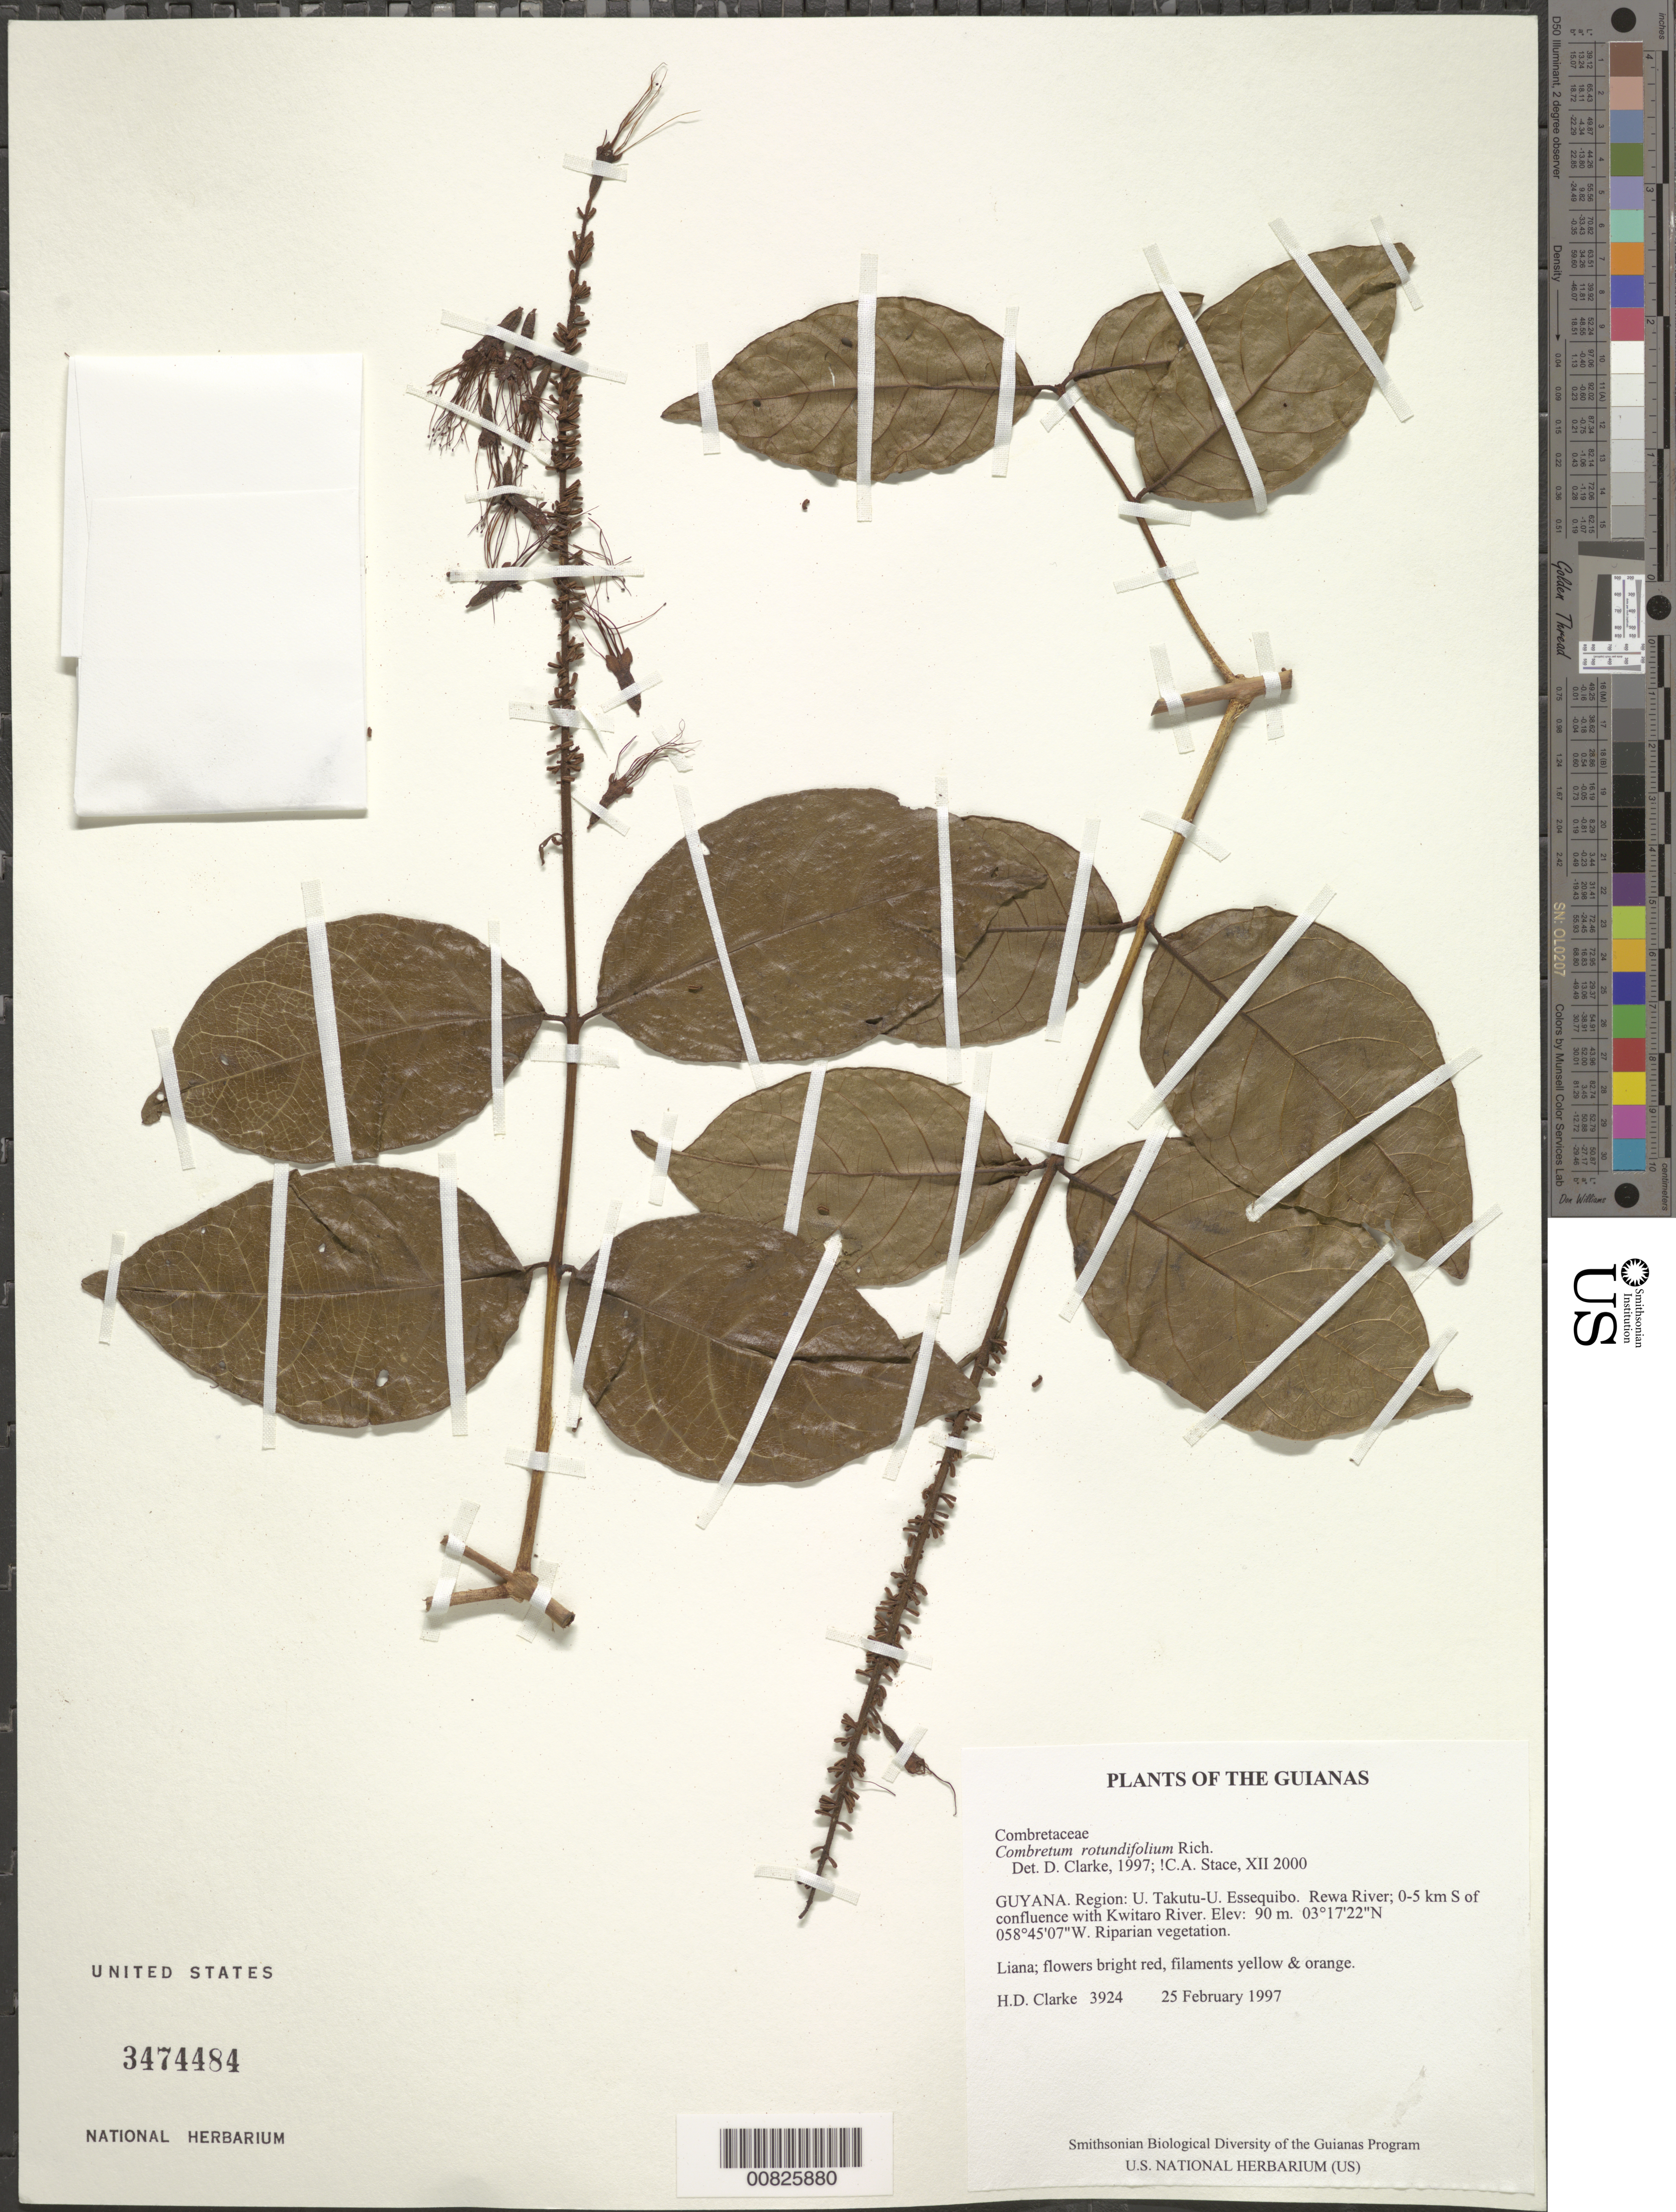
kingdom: Plantae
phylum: Tracheophyta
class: Magnoliopsida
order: Myrtales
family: Combretaceae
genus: Combretum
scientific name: Combretum rotundifolium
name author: Rich.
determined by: Stace, C. A.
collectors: H. D. Clarke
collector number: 3924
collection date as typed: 25 February 1997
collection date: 1997-02-25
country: Guyana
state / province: U. Takutu-U. Essequibo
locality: Rewa River; 0-5 km S of confluence with Kwitaro River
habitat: Riparian vegetation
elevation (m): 90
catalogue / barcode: US 3474484